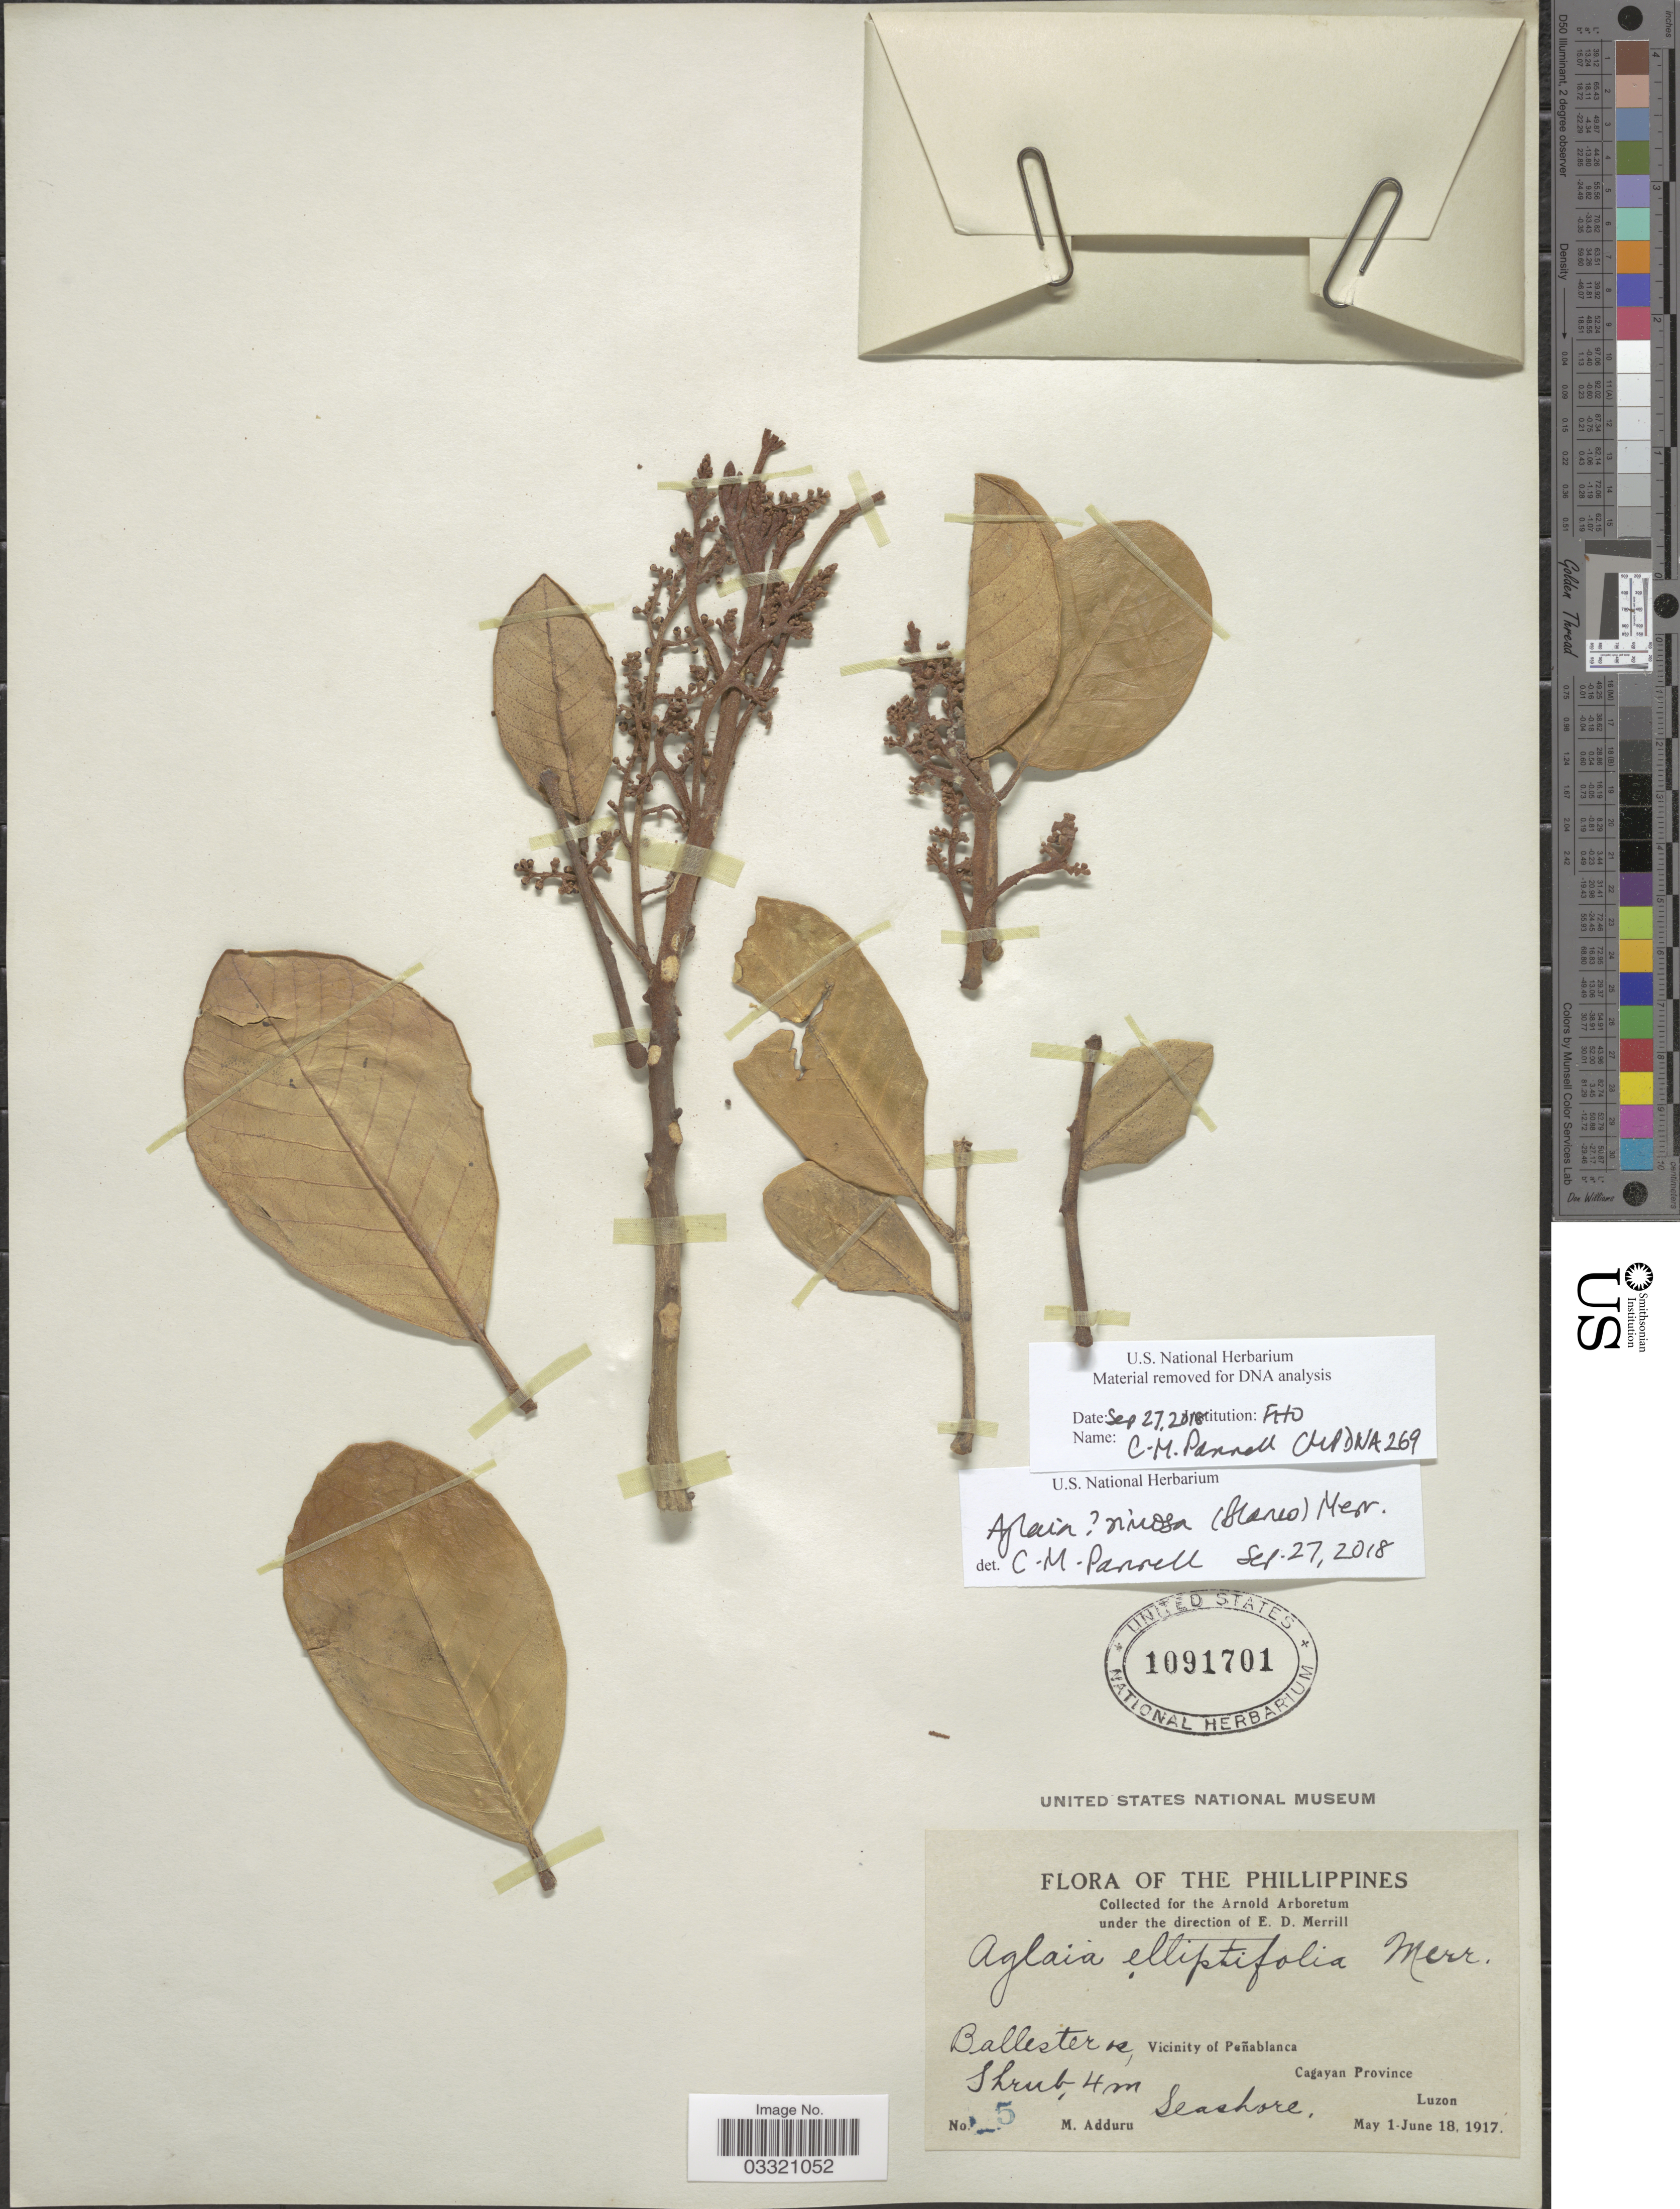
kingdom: Plantae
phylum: Tracheophyta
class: Magnoliopsida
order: Sapindales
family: Meliaceae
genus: Aglaia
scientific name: Aglaia rimosa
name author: (Blanco) Merr.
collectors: M. Adduru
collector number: !5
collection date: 1917-05-01/1917-06-18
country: Philippines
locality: Ballesteros, Vicinity of Peñablanca. Cagayan Province. Luzon.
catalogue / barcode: US 1091701